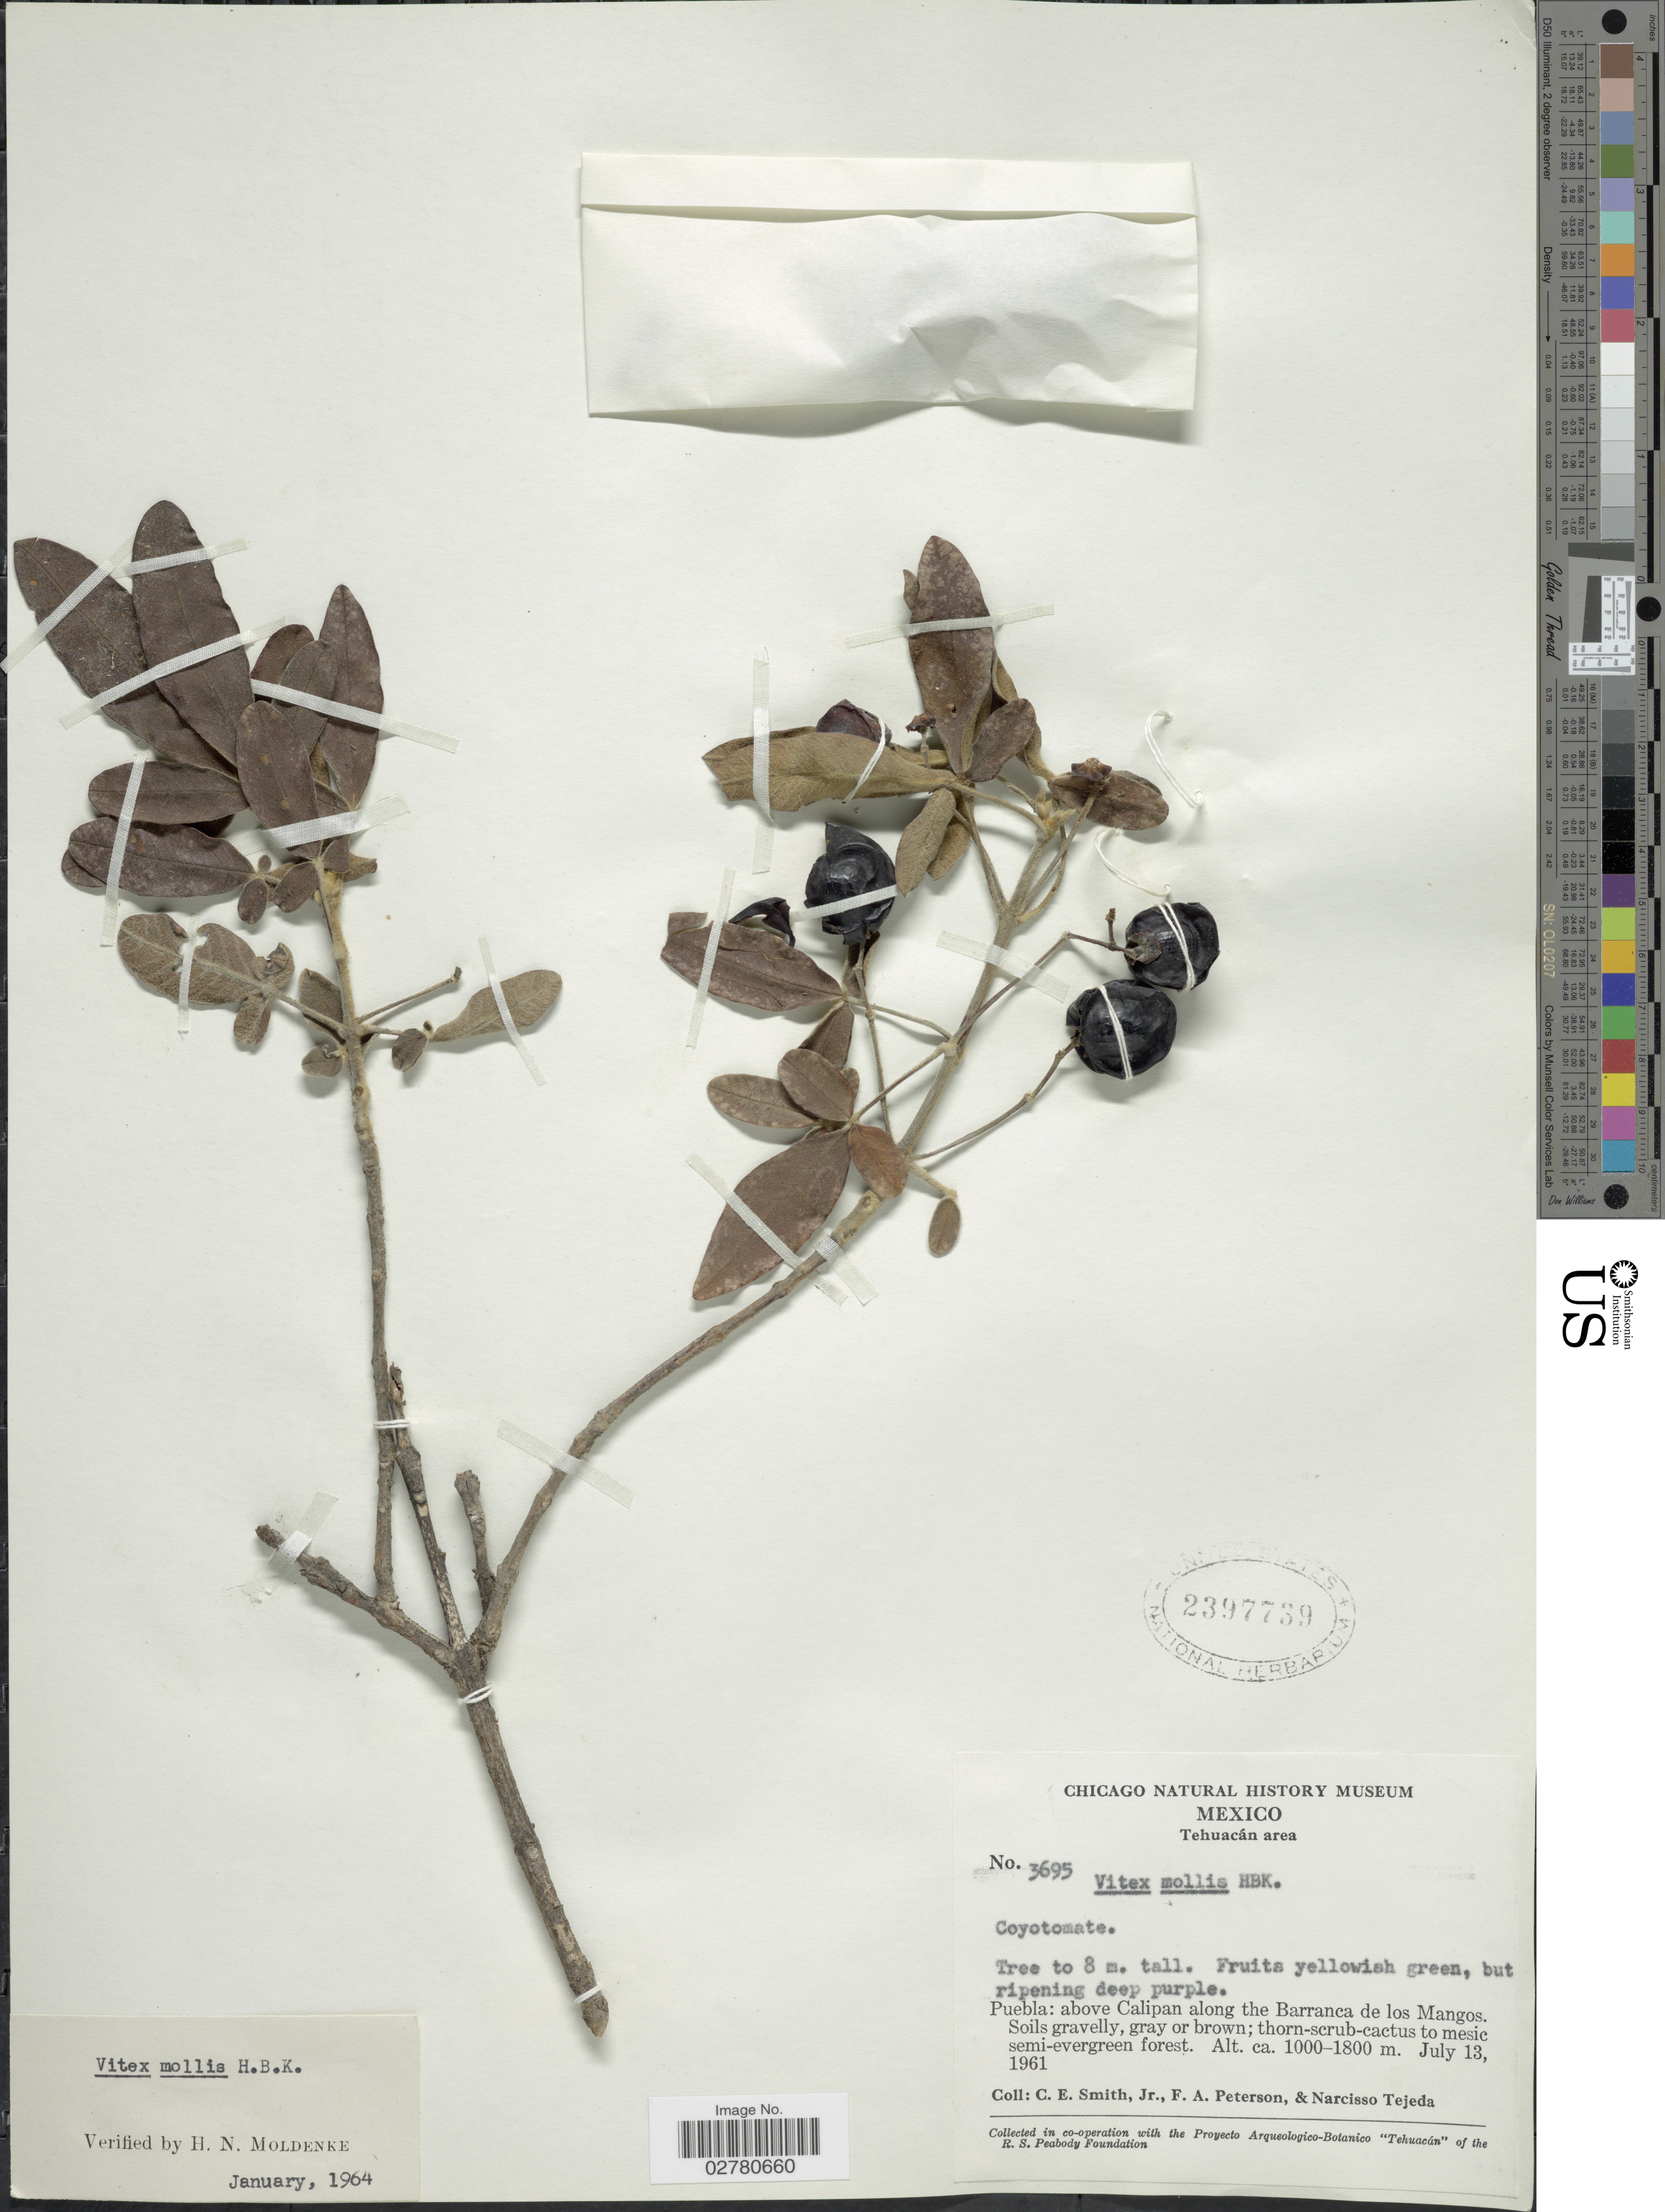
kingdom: Plantae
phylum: Tracheophyta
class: Magnoliopsida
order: Lamiales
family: Lamiaceae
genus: Vitex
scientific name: Vitex mollis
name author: Kunth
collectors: C. E. Smith Jr., F. A. Peterson & N. Tejeda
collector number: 3695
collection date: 1961-07-13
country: Mexico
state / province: Puebla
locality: Tehuacán area. Above Calipan along the Barranca de los Mangros.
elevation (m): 1000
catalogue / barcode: US 2397739